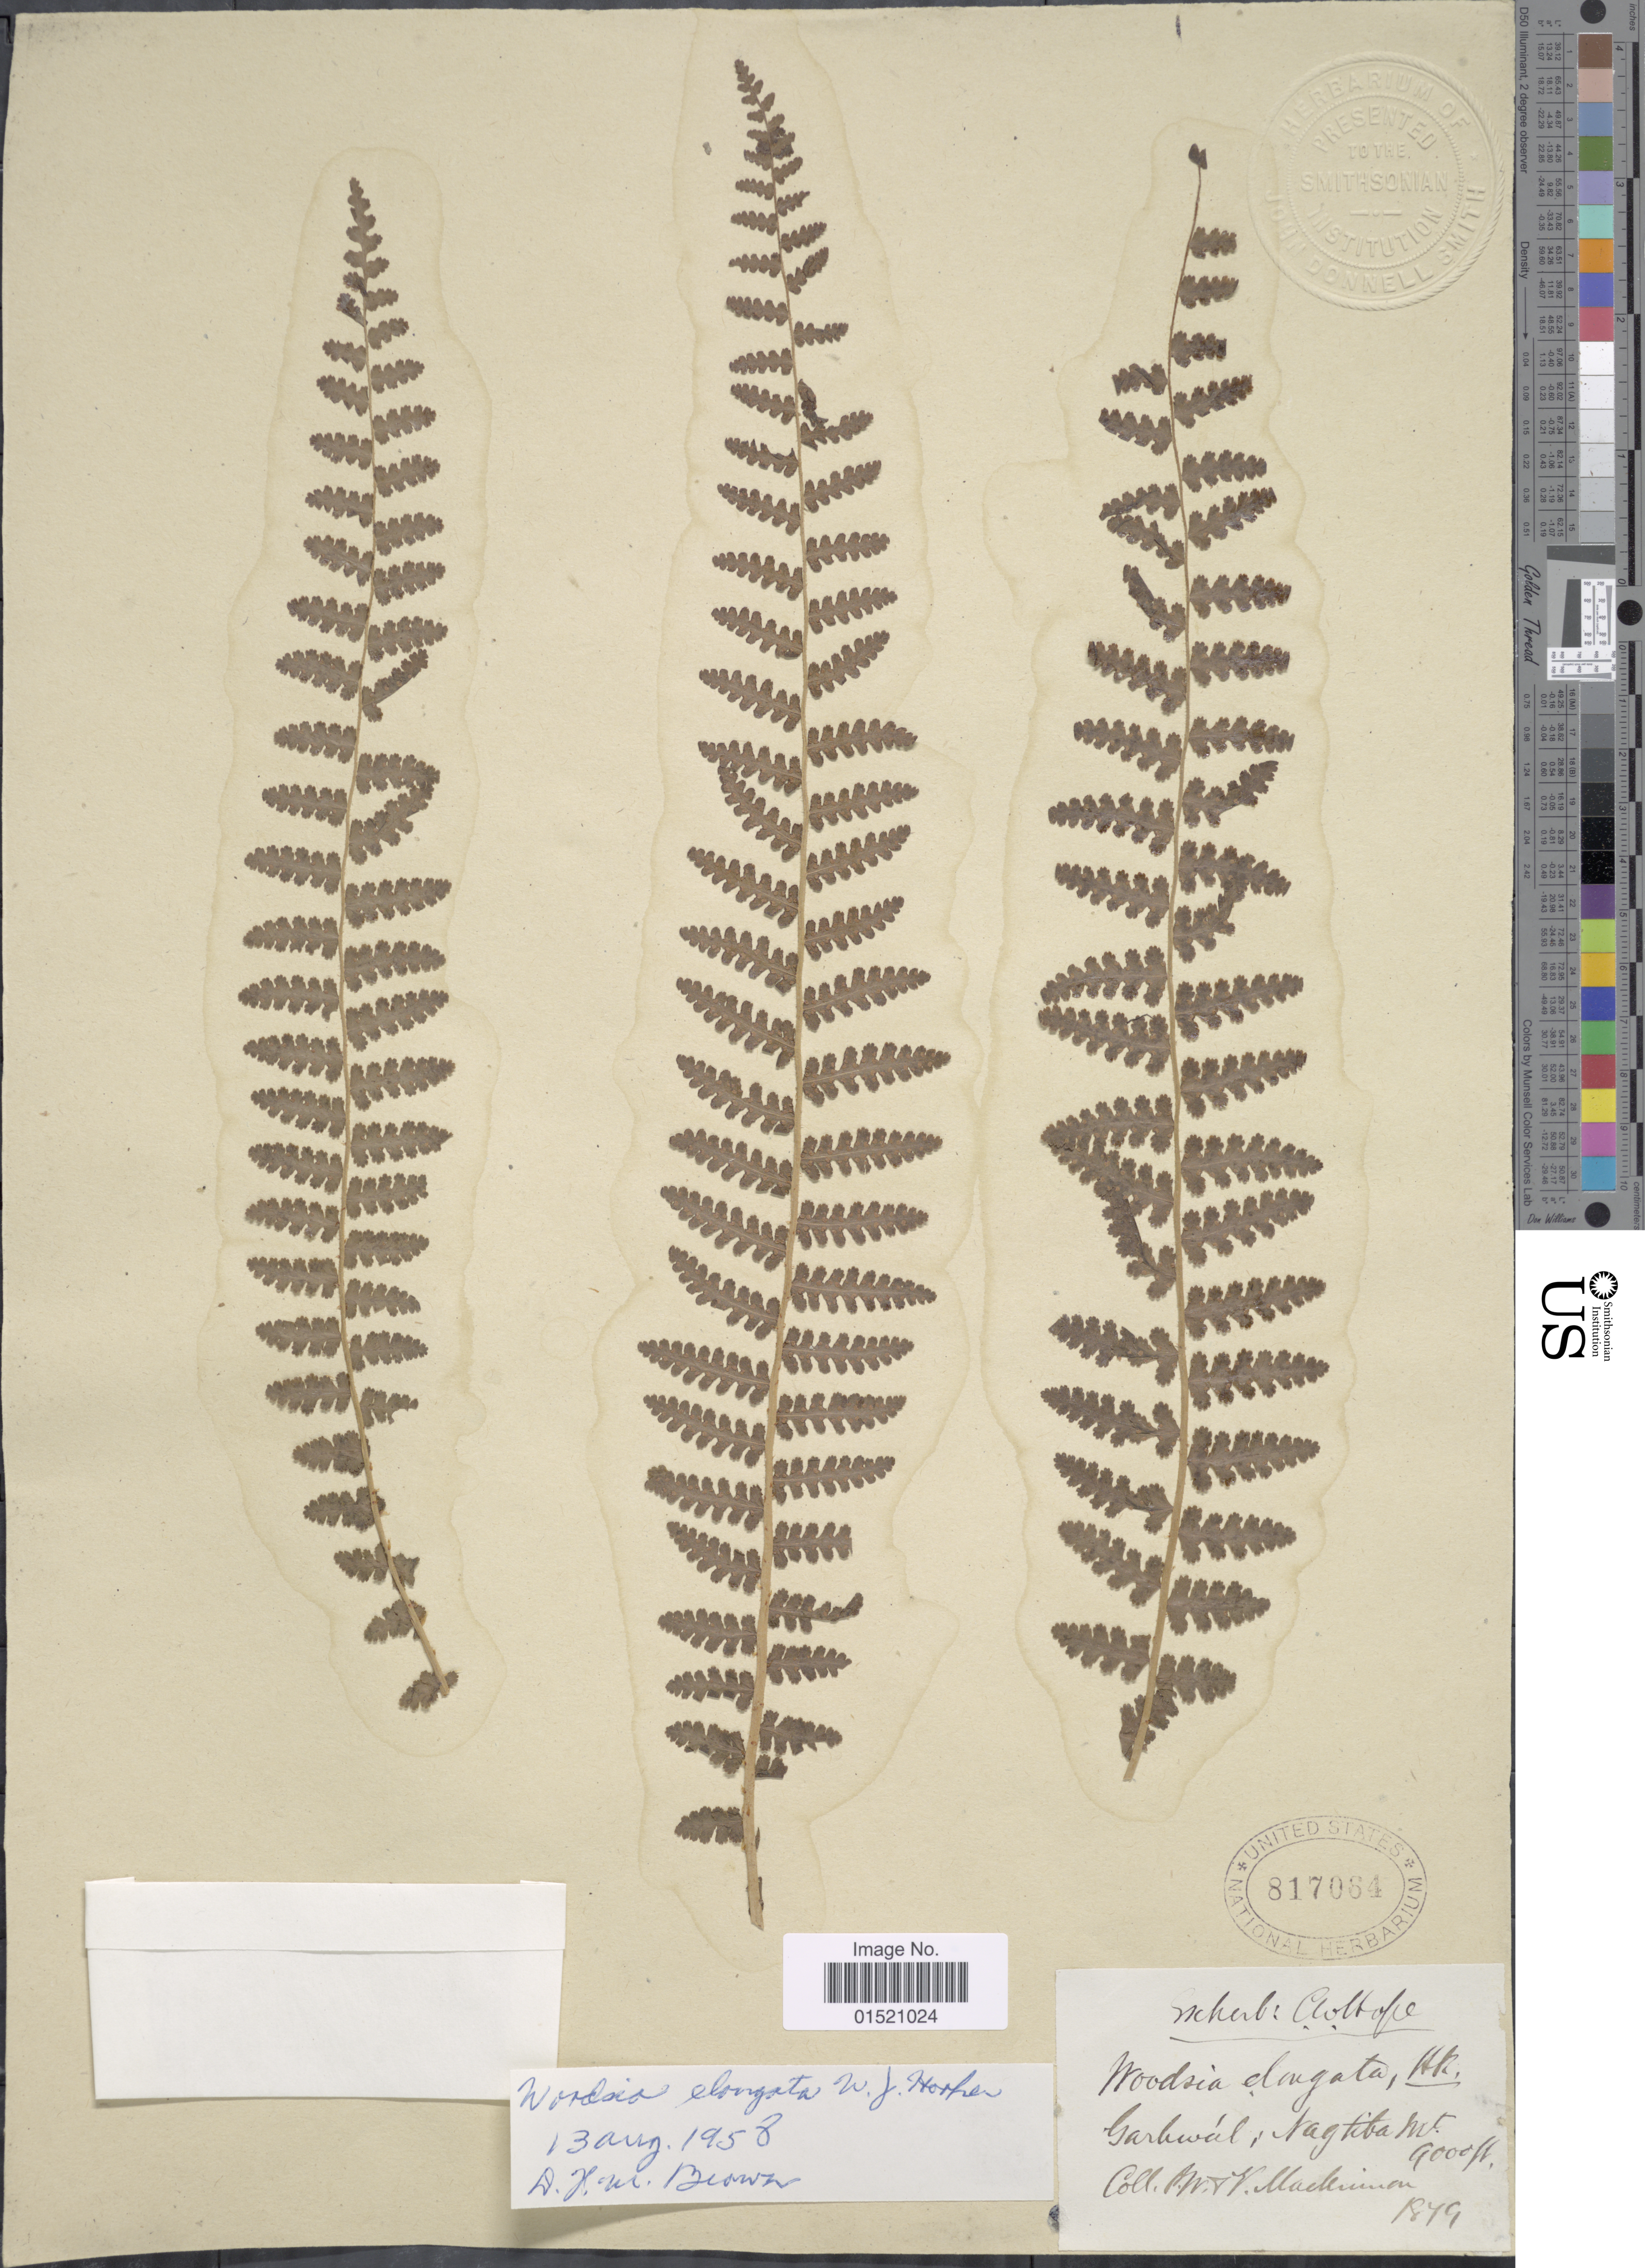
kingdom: Plantae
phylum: Tracheophyta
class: Polypodiopsida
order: Polypodiales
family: Woodsiaceae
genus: Woodsia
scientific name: Woodsia elongata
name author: Hook.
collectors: P. Mackinnon & V. Mackinnon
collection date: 1879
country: India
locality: Garhwal: Nagtiba Mt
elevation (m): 2743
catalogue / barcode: US 817064